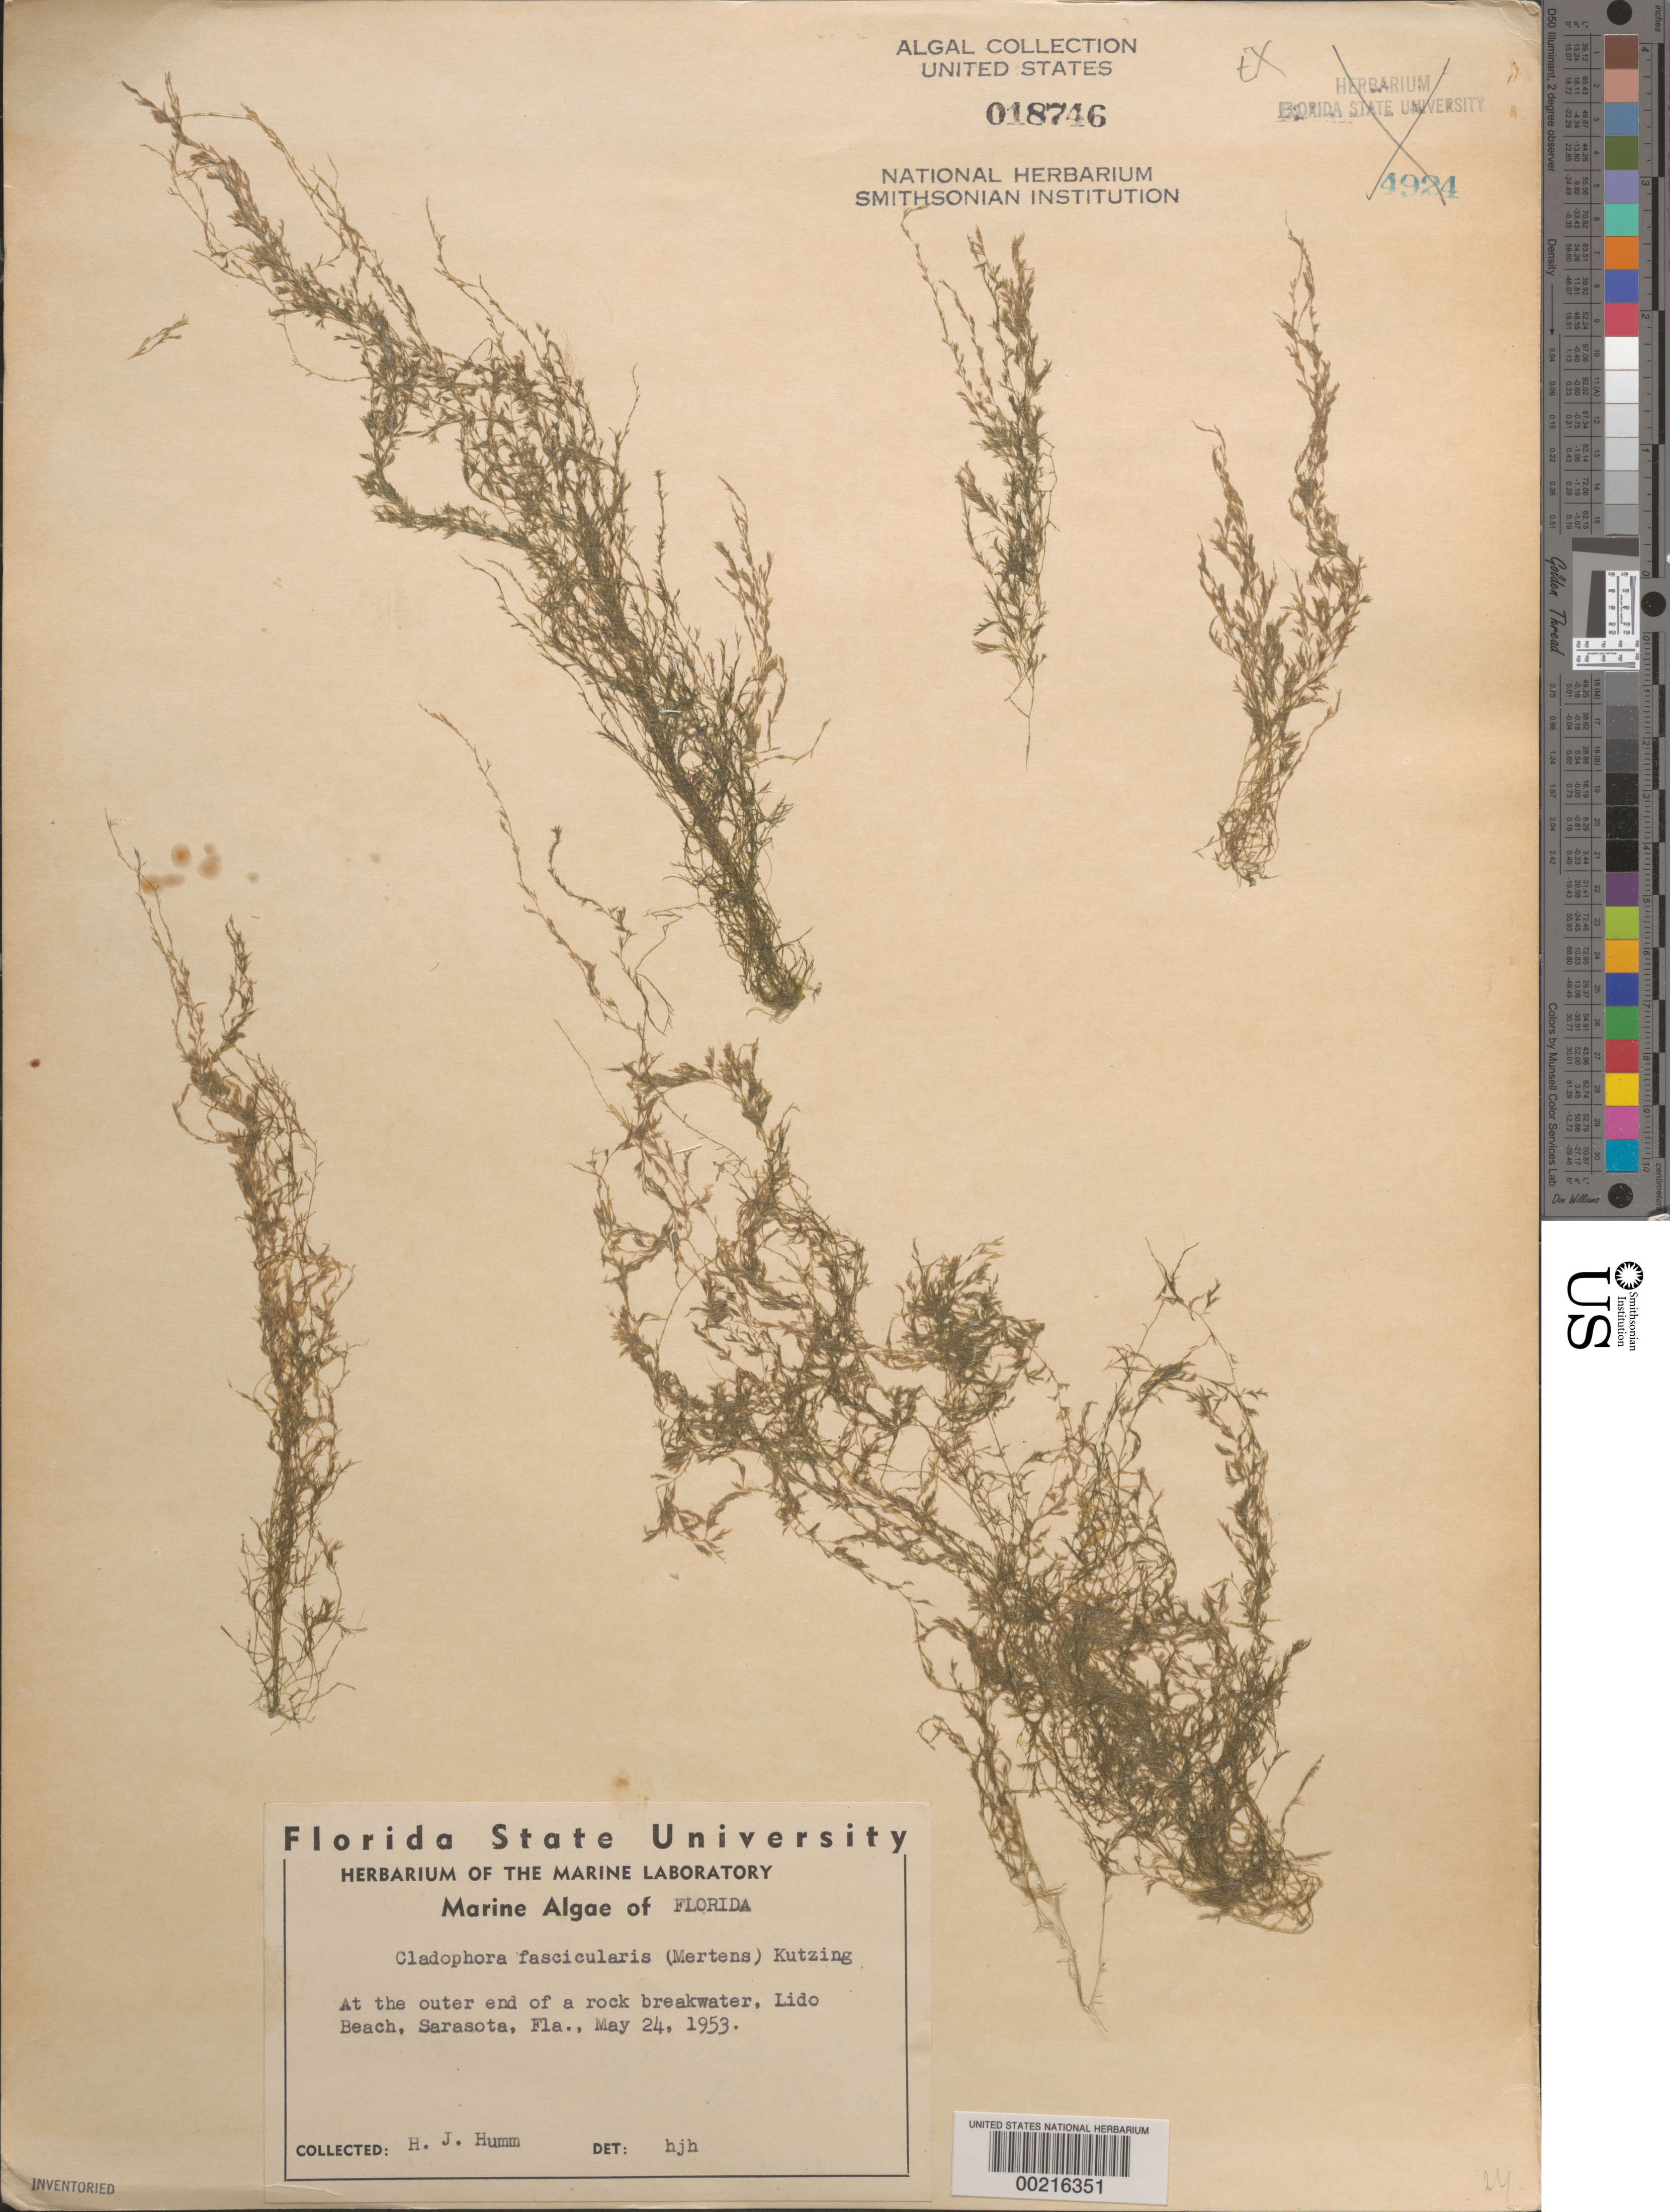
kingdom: Plantae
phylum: Chlorophyta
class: Ulvophyceae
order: Cladophorales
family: Cladophoraceae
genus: Cladophora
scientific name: Cladophora vagabunda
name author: (L.) C. Hoek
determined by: Algae name updating Project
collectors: H. J. Humm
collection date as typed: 24 May 1953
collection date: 1953-05-24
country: United States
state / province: Florida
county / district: Sarasota County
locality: Lido Beach, Sarasota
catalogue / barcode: US 18746